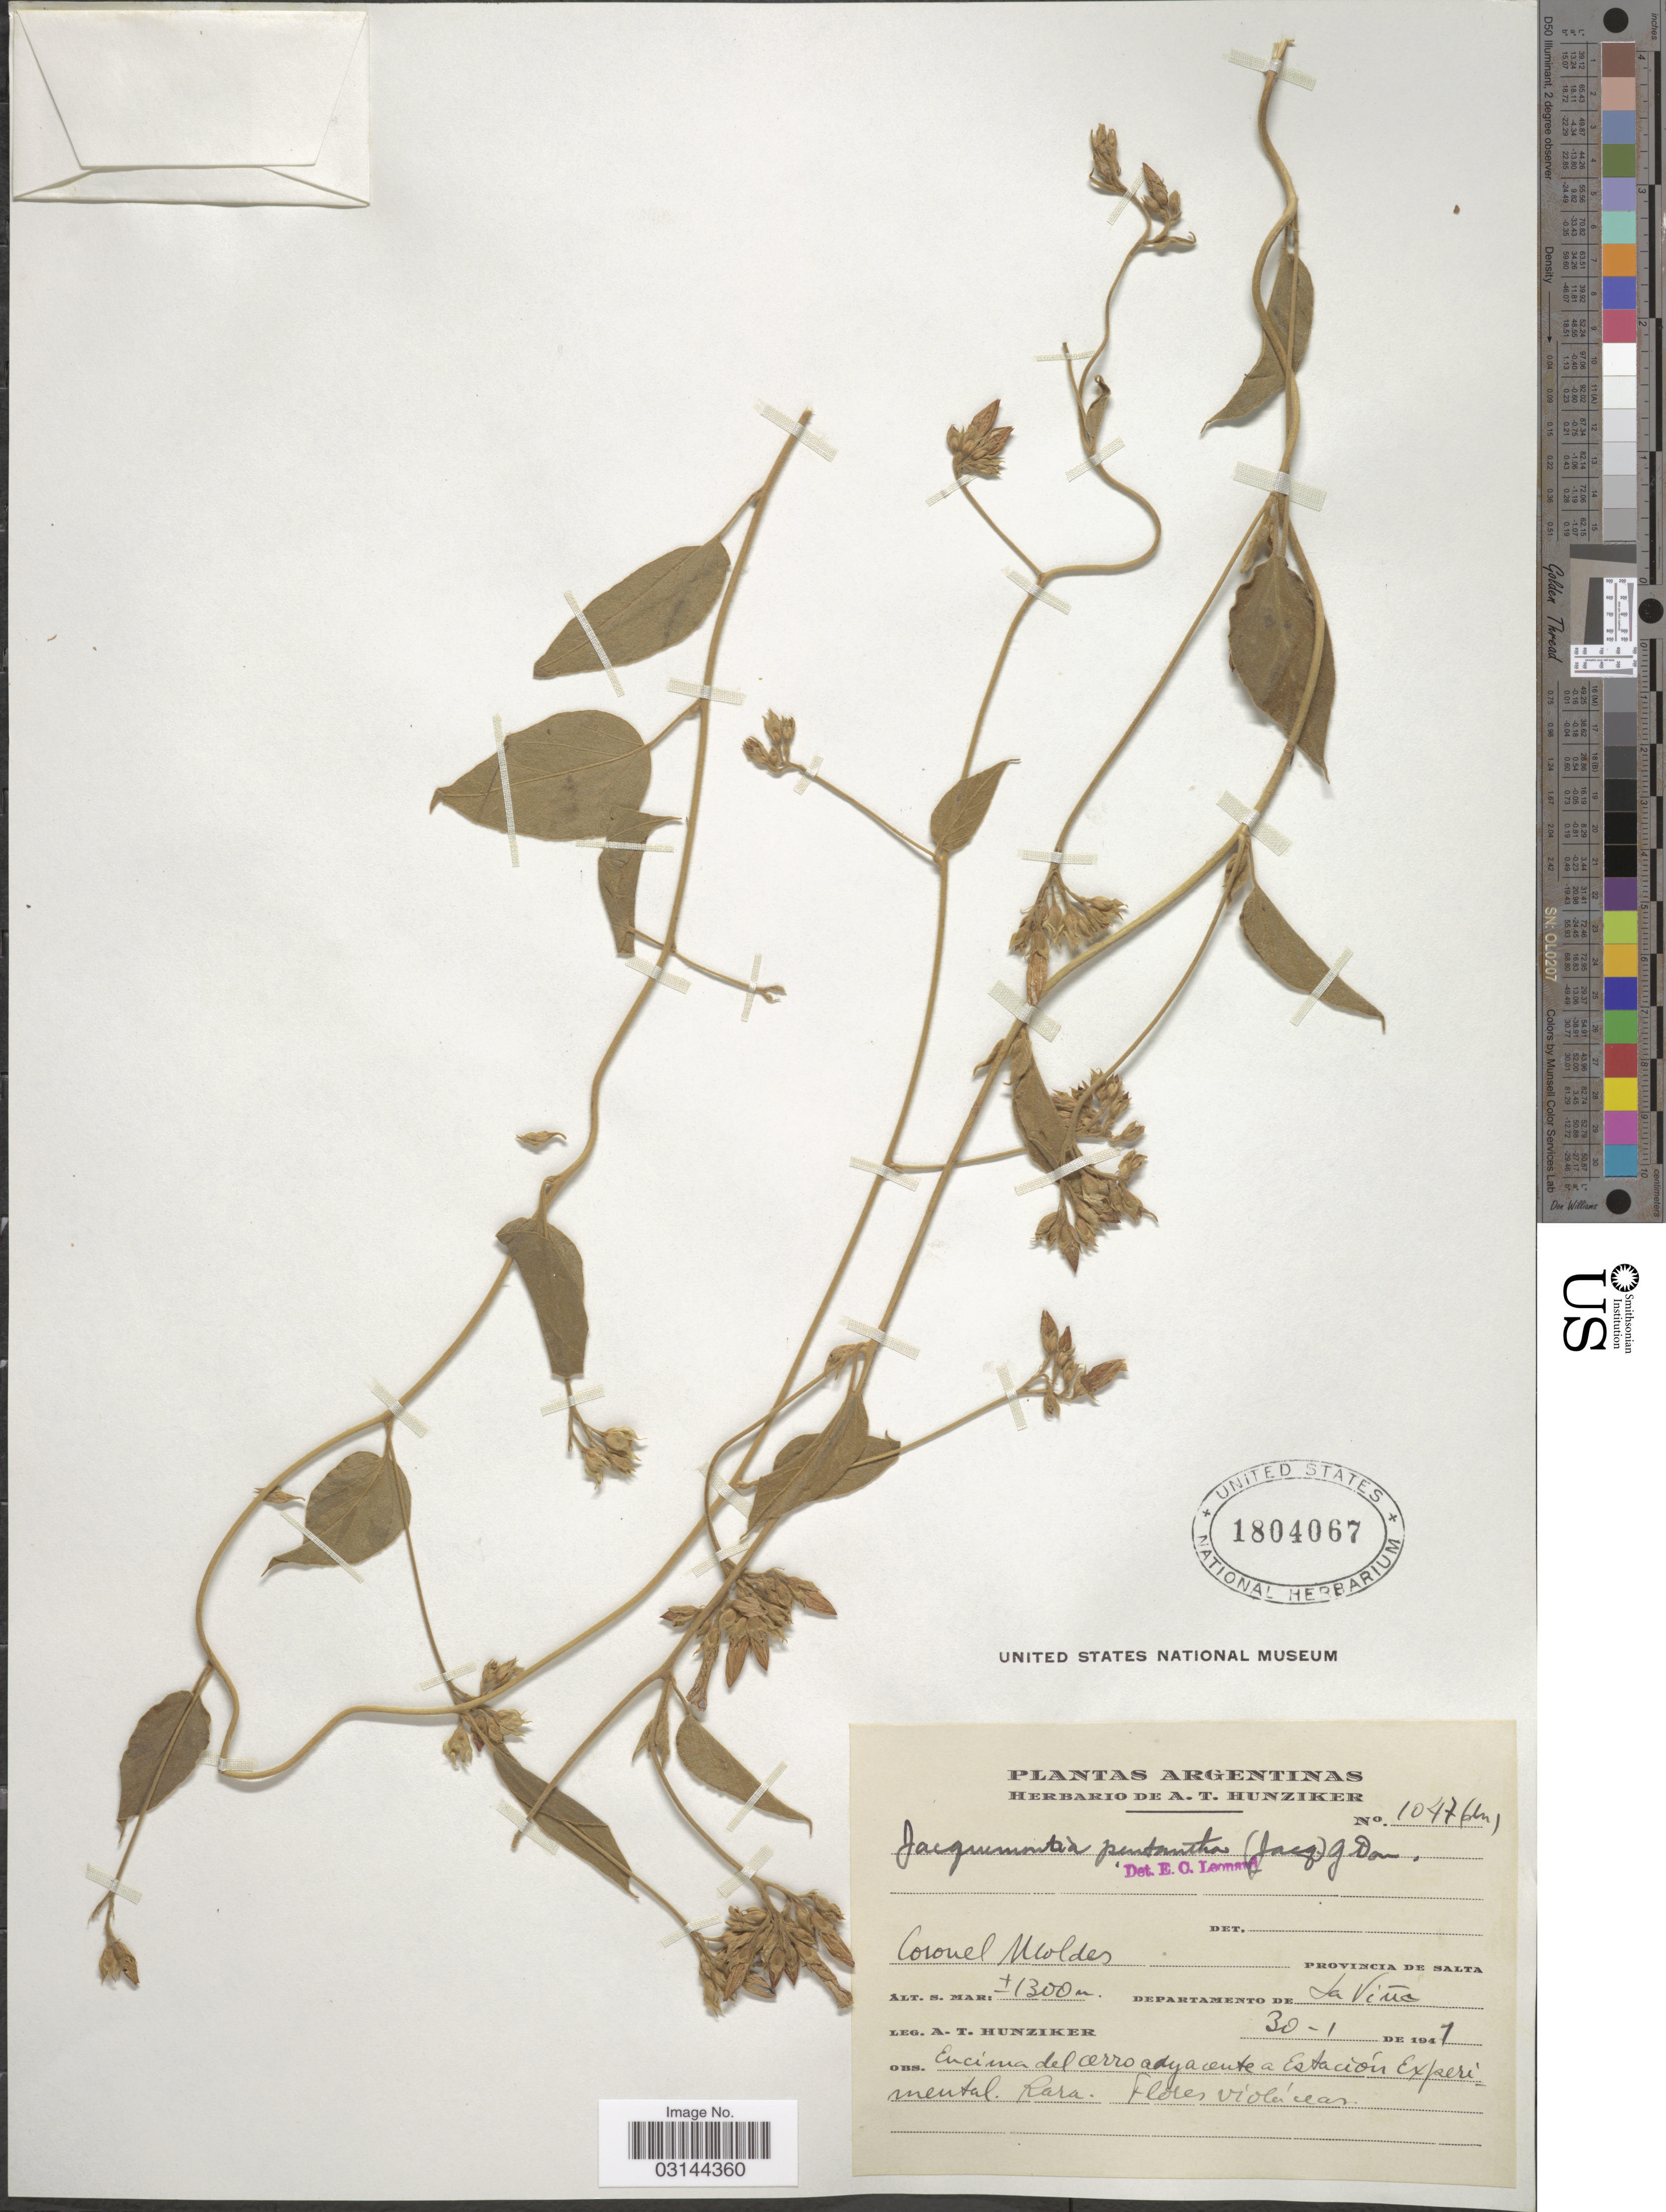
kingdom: Plantae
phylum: Tracheophyta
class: Magnoliopsida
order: Solanales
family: Convolvulaceae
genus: Jacquemontia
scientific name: Jacquemontia pentanthos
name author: (Jacq.) G. Don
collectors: A. T. Hunziker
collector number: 1047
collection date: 1947-01-30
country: Argentina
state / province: Salta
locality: Coronel Moldes. Provincia de Salta. Departamento de La Viña.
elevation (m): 1300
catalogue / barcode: US 1804067